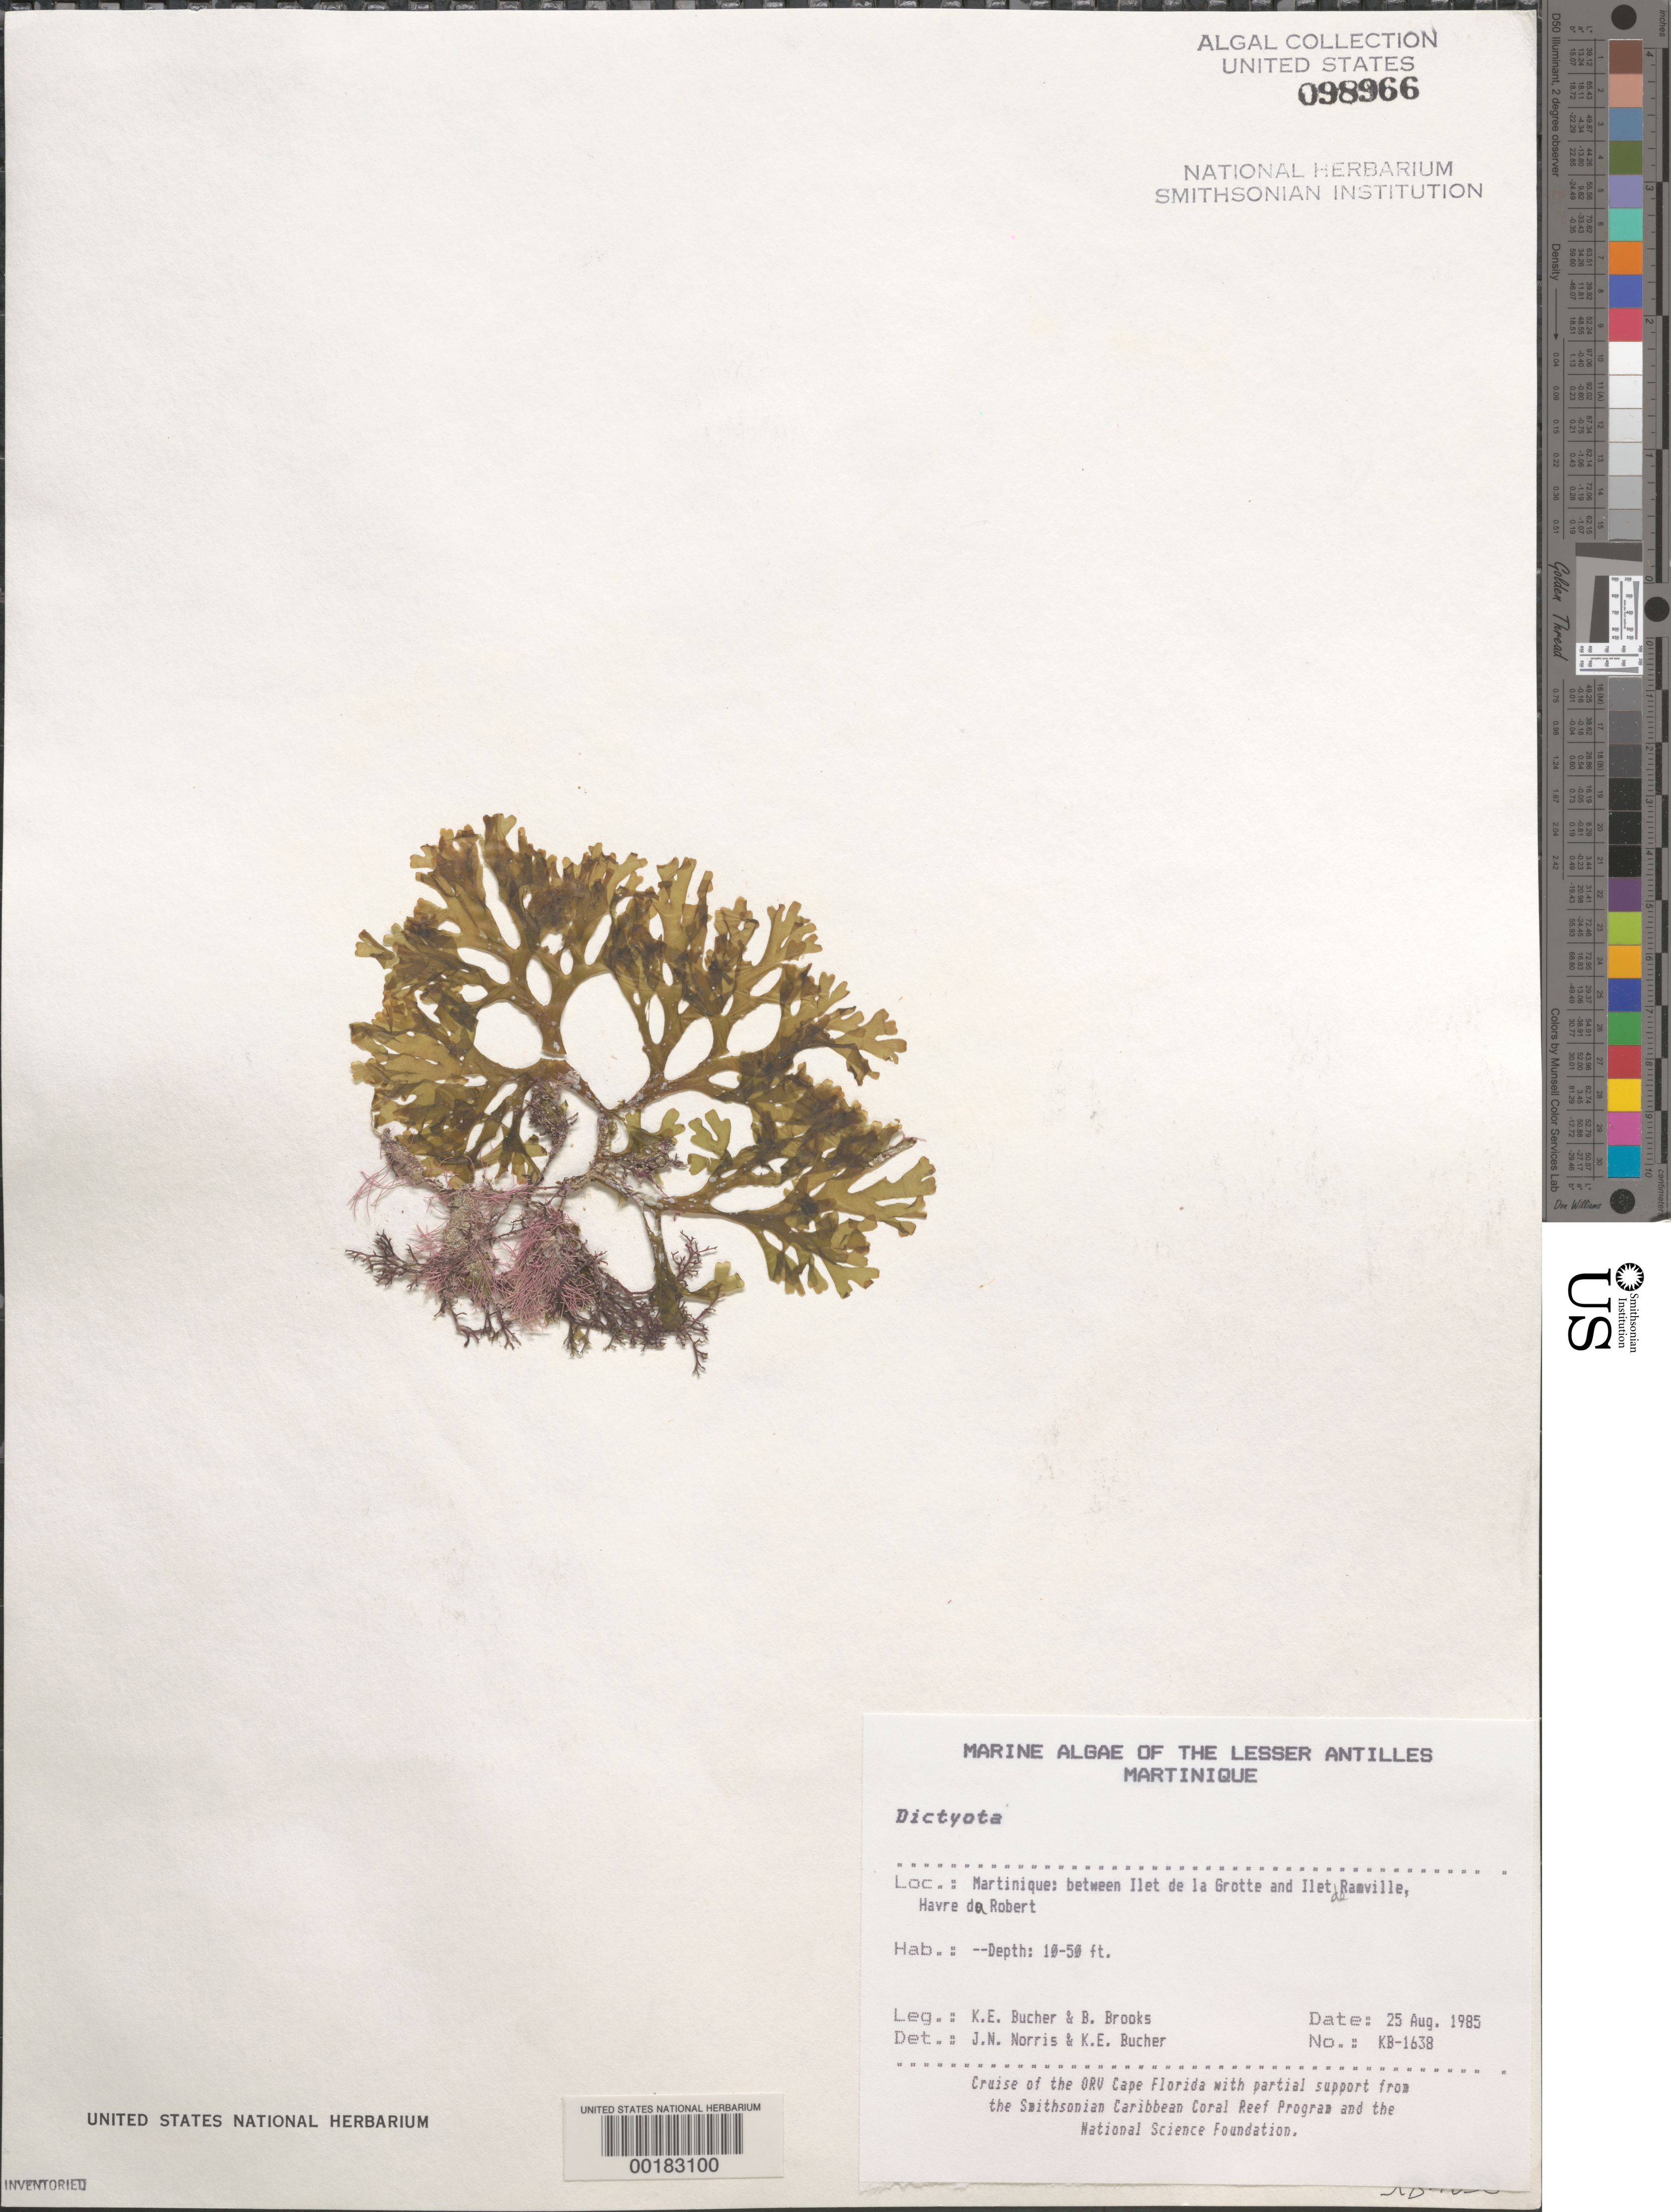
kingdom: Chromista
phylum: Ochrophyta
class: Phaeophyceae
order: Dictyotales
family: Dictyotaceae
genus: Dictyota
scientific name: Dictyota sp.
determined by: Norris, J. N.; Bucher, K. E.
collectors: K. E. Bucher & B. Brooks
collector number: Kb-1638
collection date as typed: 25 Aug 1985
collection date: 1985-08-25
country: Martinique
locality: Between Ilet de la Grotte and Ilet de Ramville, Havre du Robert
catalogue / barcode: US 98966